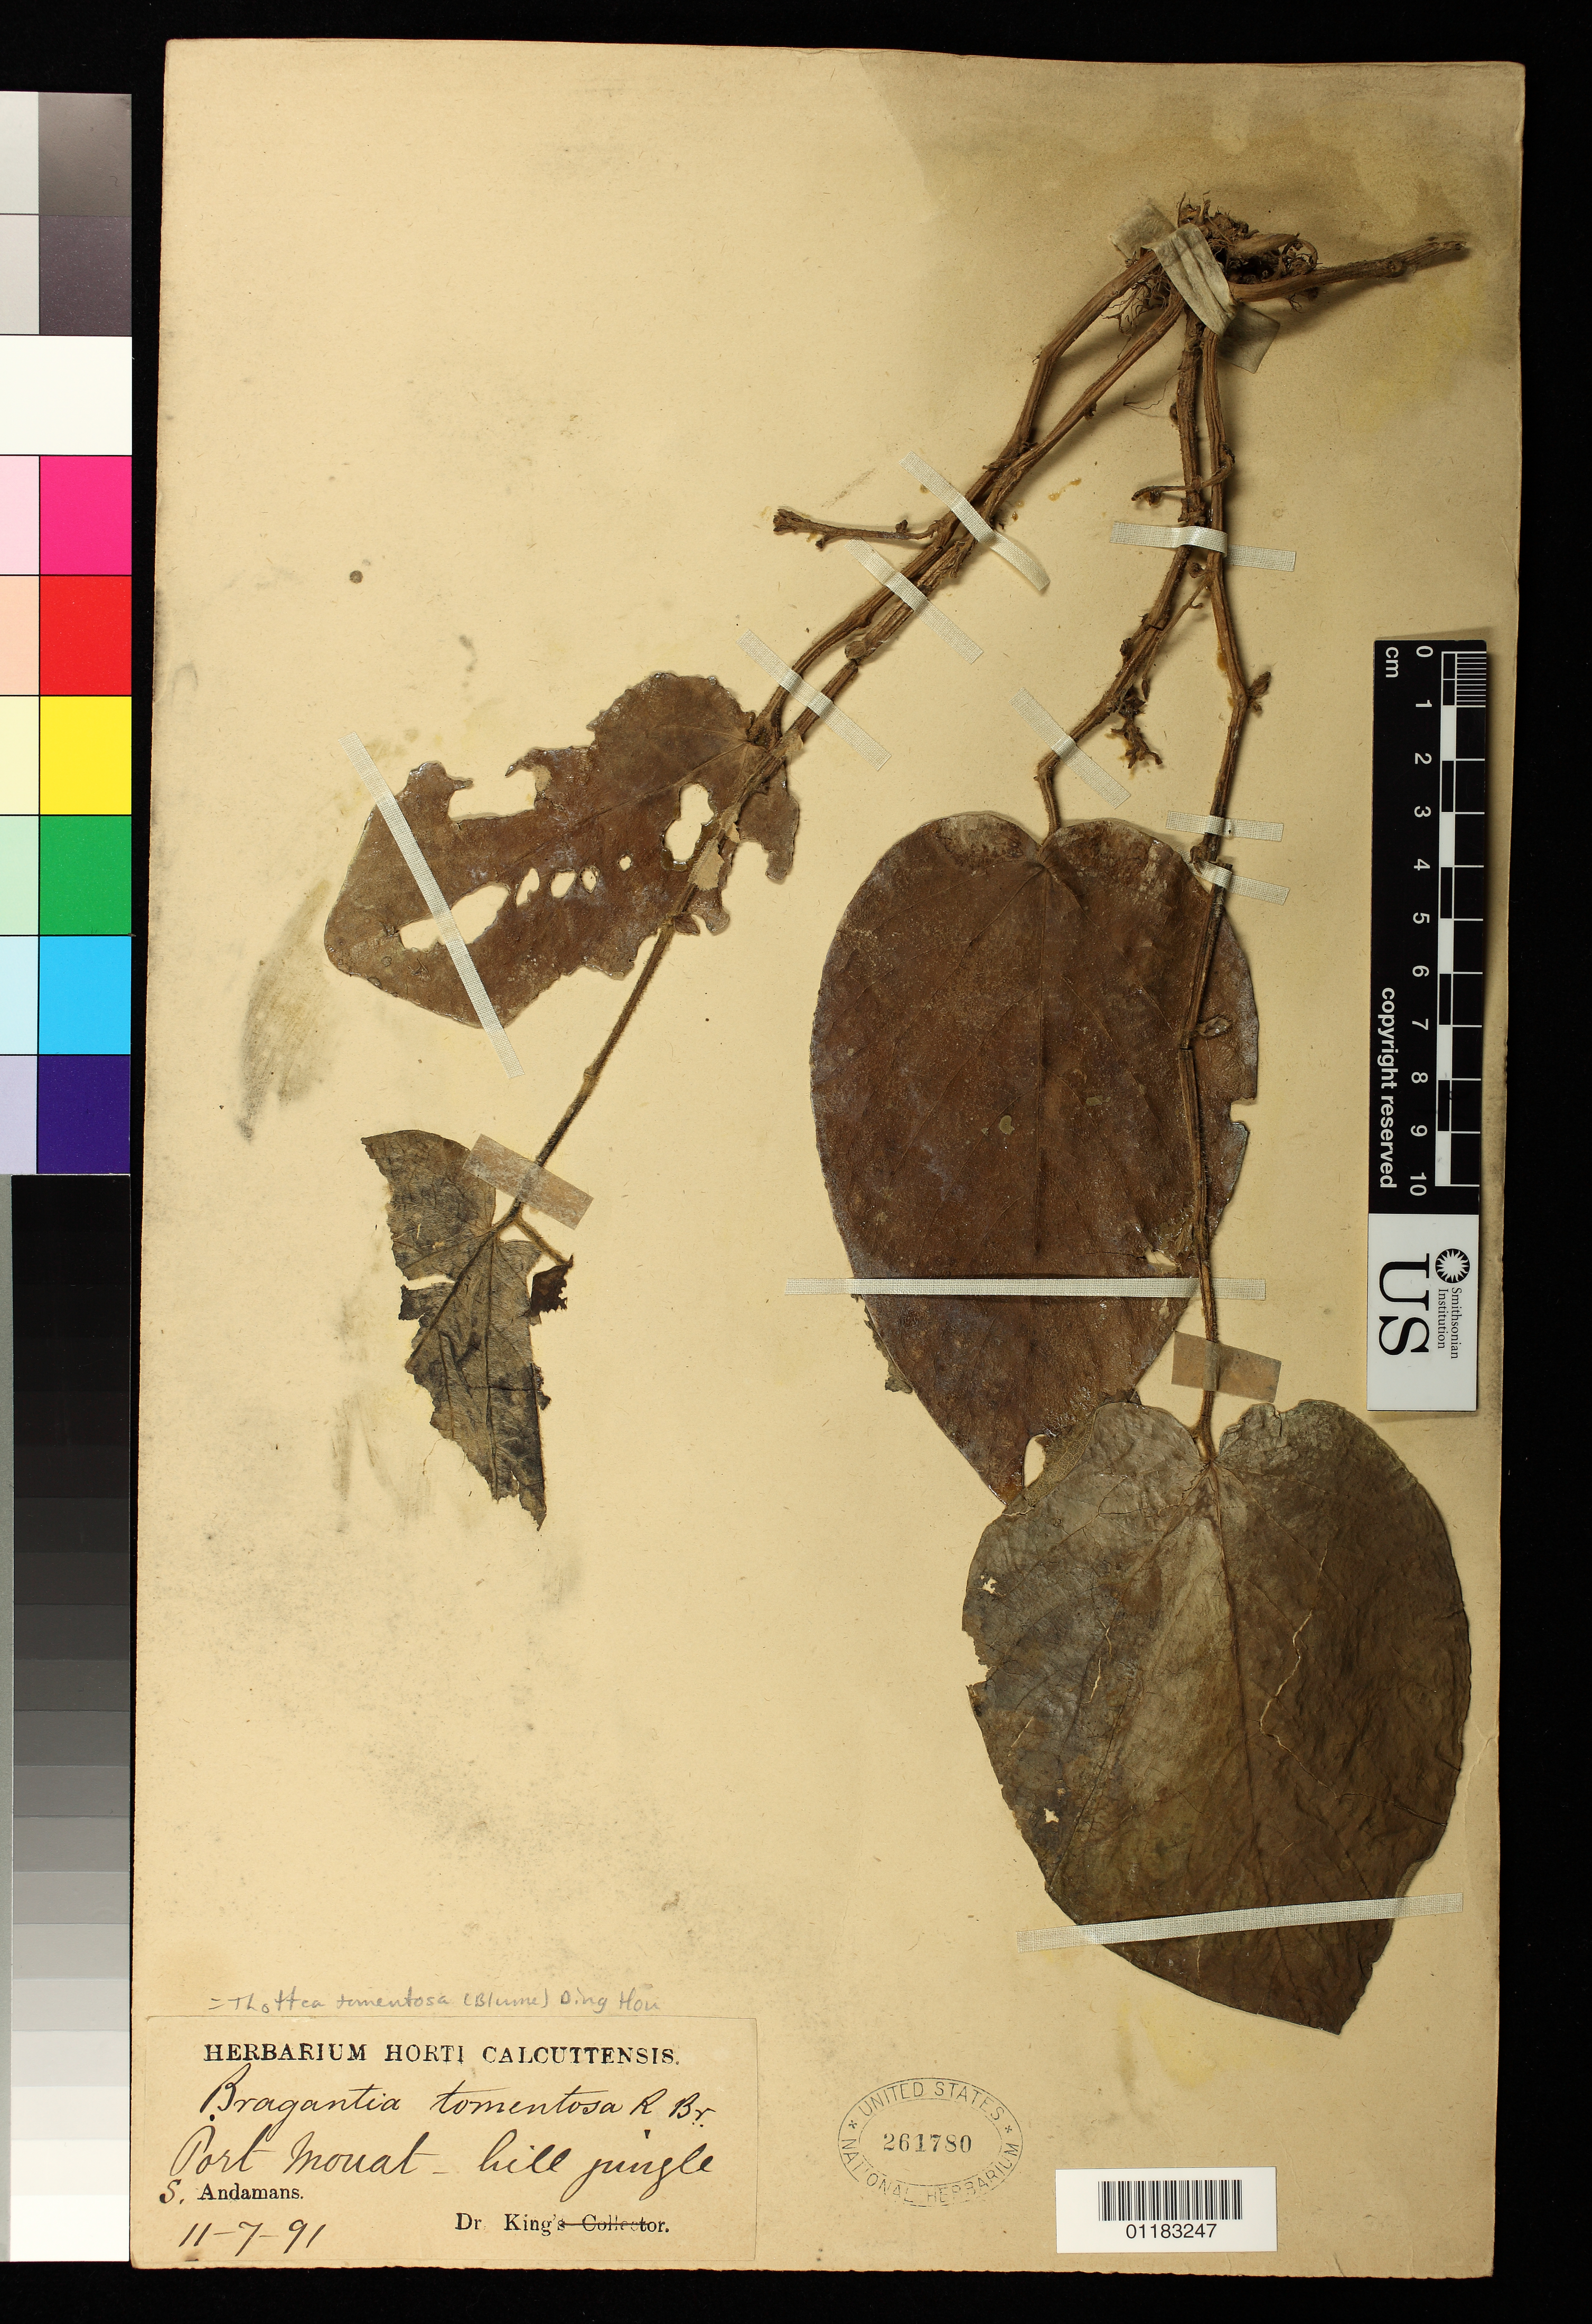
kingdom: Plantae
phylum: Tracheophyta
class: Magnoliopsida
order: Piperales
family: Aristolochiaceae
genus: Thottea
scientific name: Thottea tomentosa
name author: (Blume) Ding Hou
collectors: G. King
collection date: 1891-11-07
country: India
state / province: Andaman and Nicobar Islands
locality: Port Mouat- hill jungle, South Andaman.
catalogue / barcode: US 261780